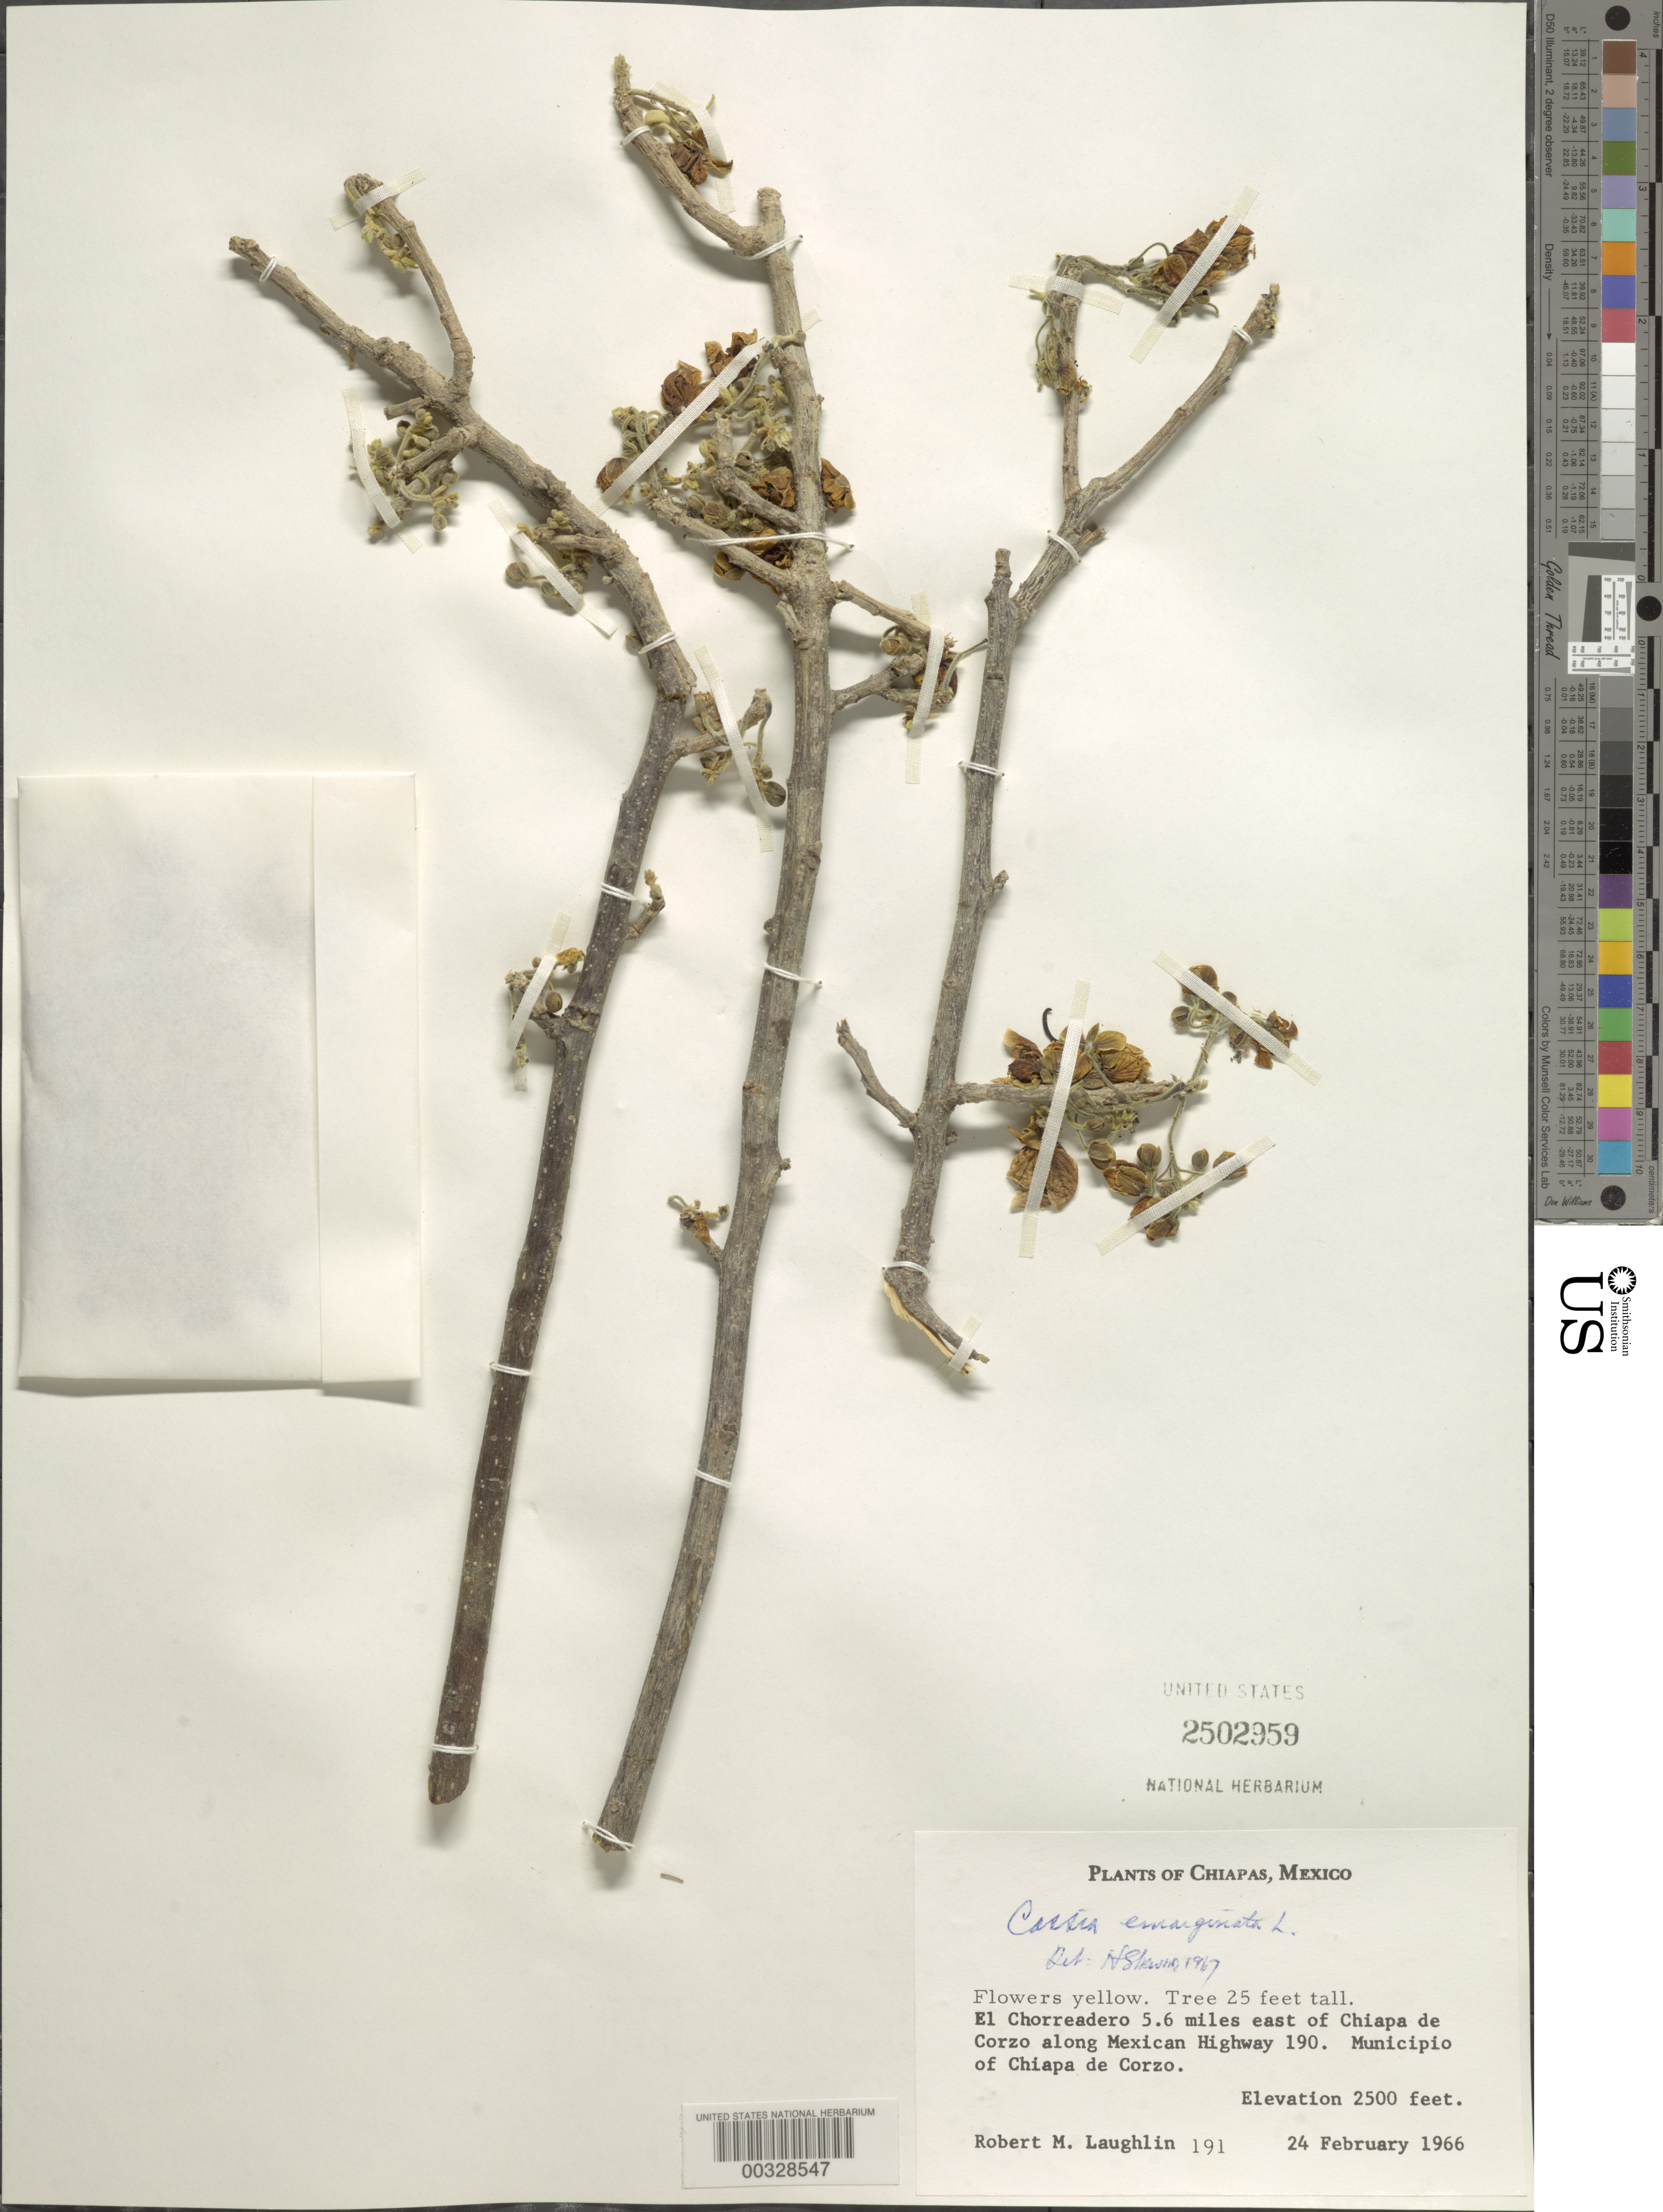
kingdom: Plantae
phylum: Tracheophyta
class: Magnoliopsida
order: Fabales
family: Fabaceae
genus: Senna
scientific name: Senna emarginata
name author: L.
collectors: R. M. Laughlin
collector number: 191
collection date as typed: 24 Feb 1966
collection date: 1966-02-24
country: Mexico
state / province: Chiapas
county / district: Chiapa de Corzo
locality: El Chorreadero 5.6 mi E of Chiapa de Corzo along Mexican highway 190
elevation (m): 762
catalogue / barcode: US 2502959